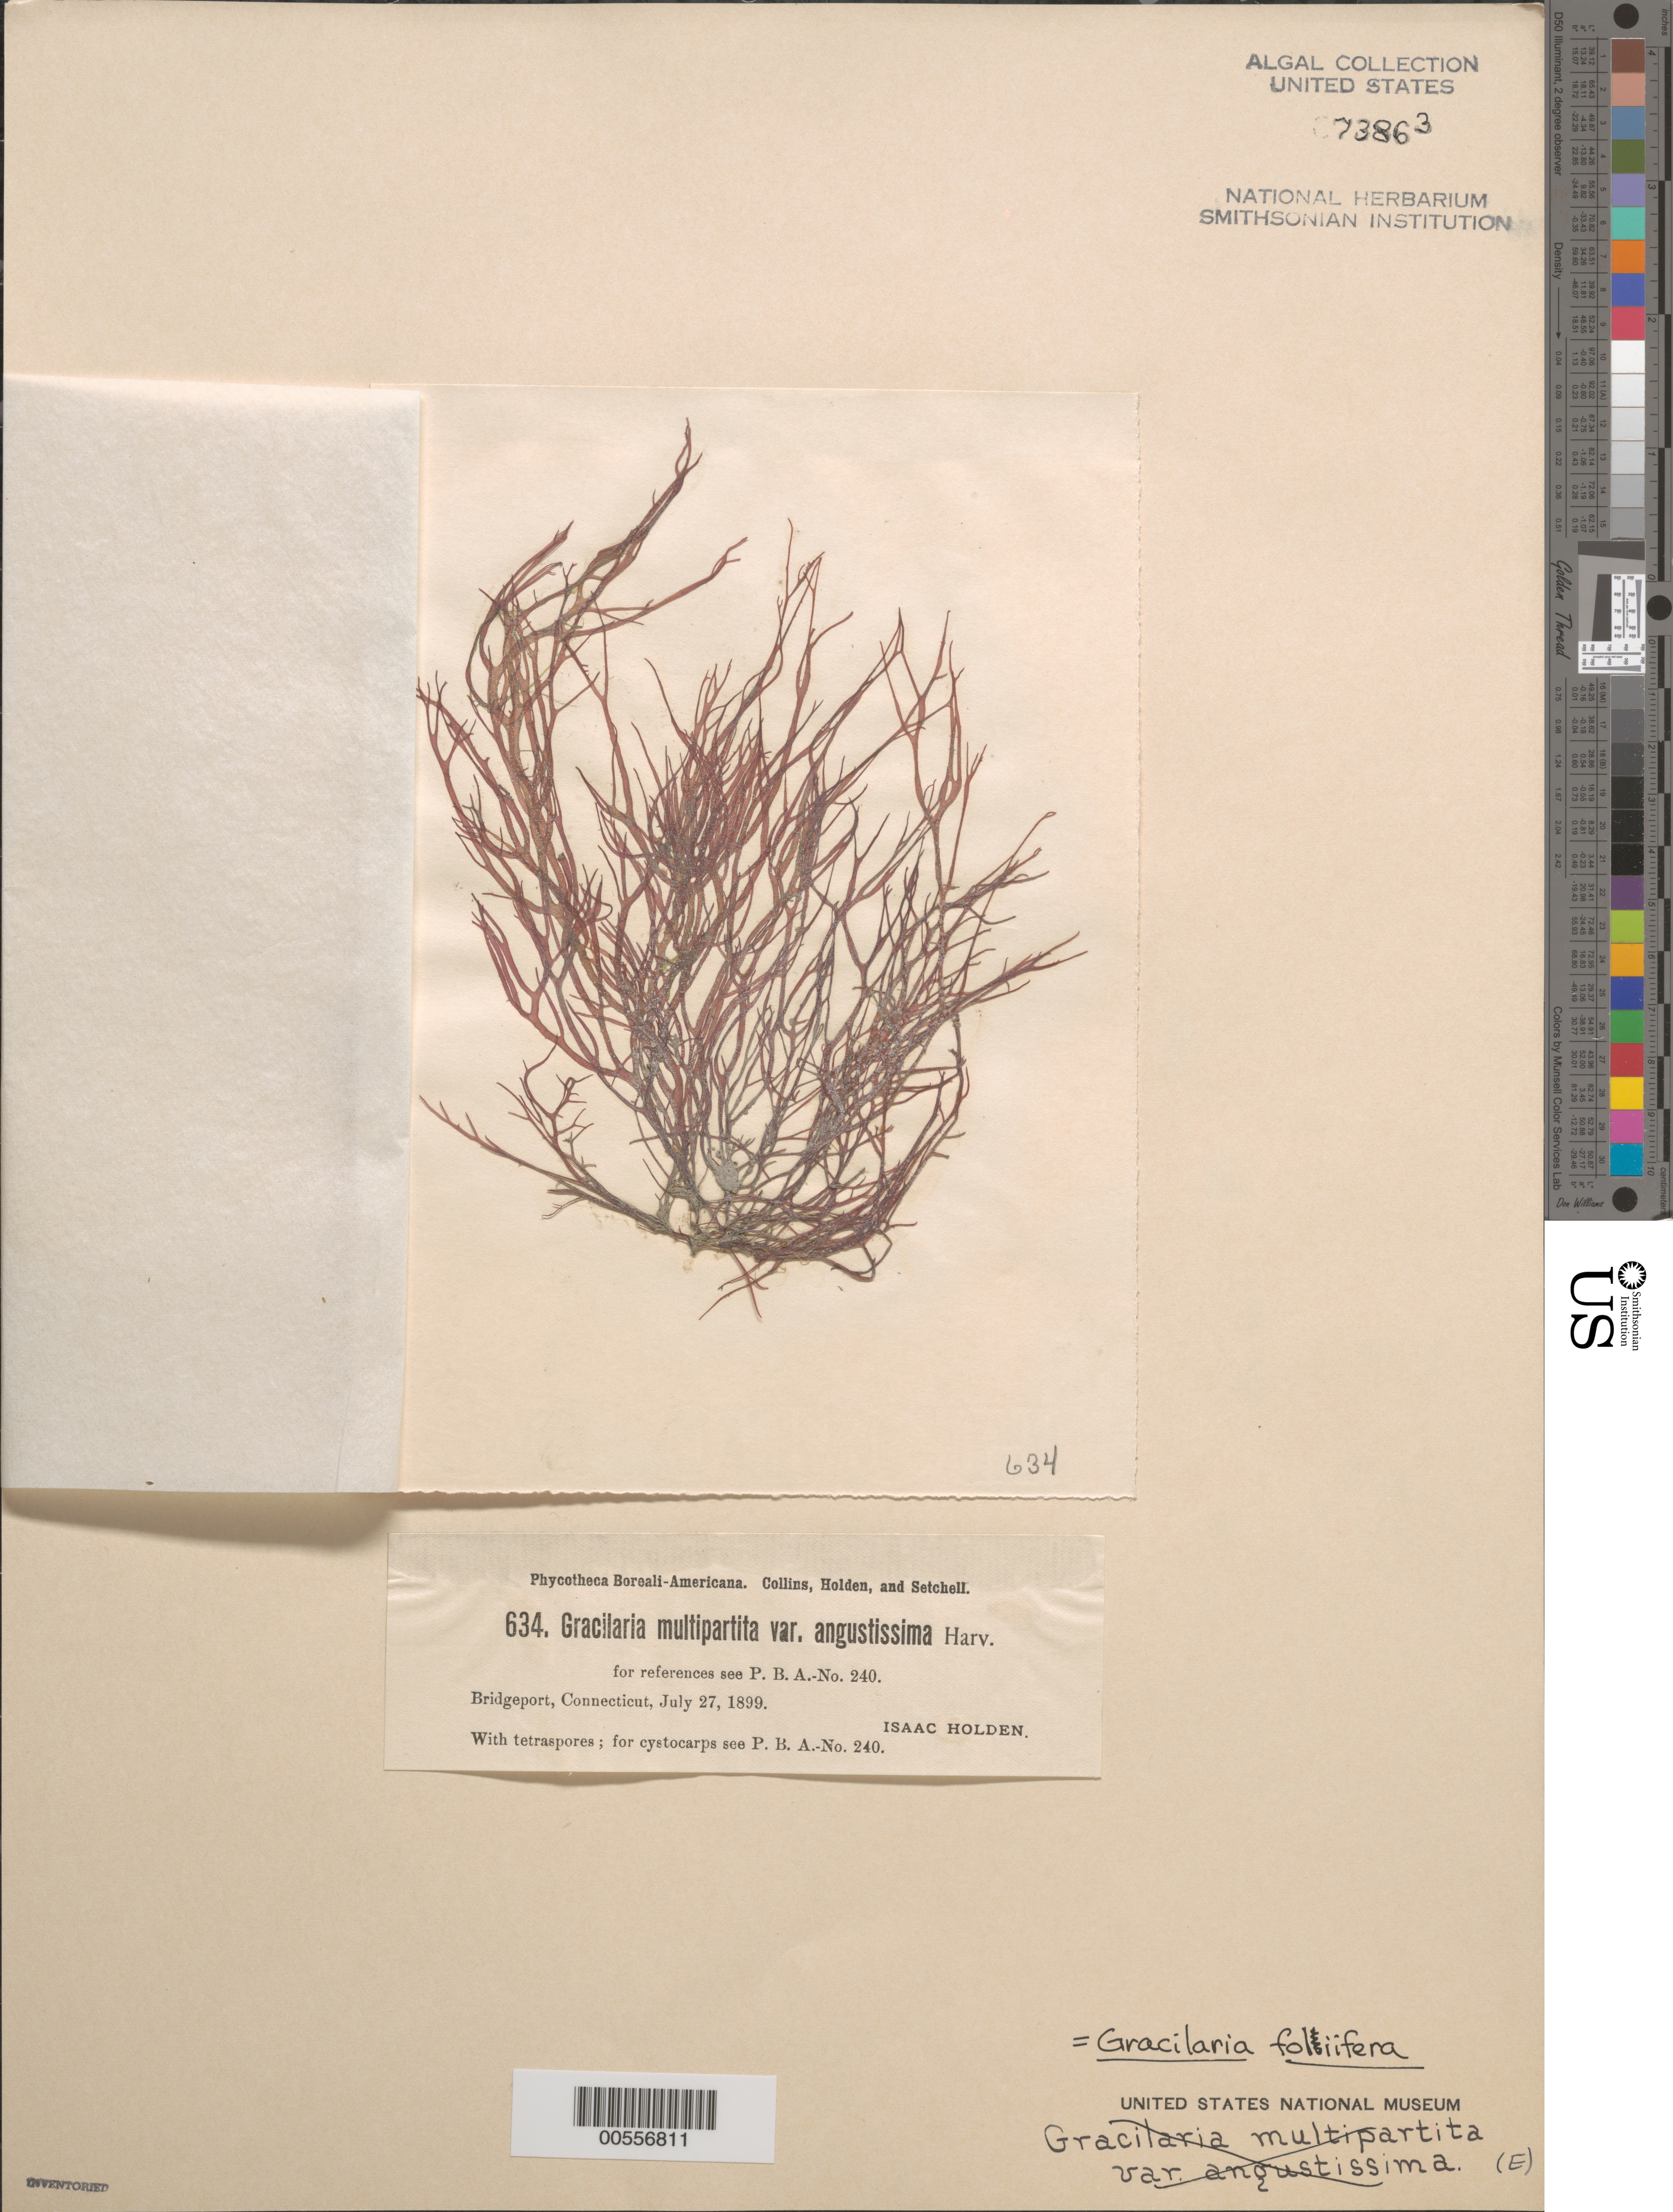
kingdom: Plantae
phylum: Rhodophyta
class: Florideophyceae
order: Gracilariales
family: Gracilariaceae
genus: Gracilaria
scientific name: Gracilaria foliifera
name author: (Forssk.) Børgesen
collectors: I. Holden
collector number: PB-A 634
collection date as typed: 27 Jul 1899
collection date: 1899-07-27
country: United States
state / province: Connecticut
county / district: Fairfield County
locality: Bridgeport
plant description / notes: Collins, Holden & Setchell, Phycotheca Boreali-Americana, as Gracilaria multipartita v. angustissima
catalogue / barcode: US 73863